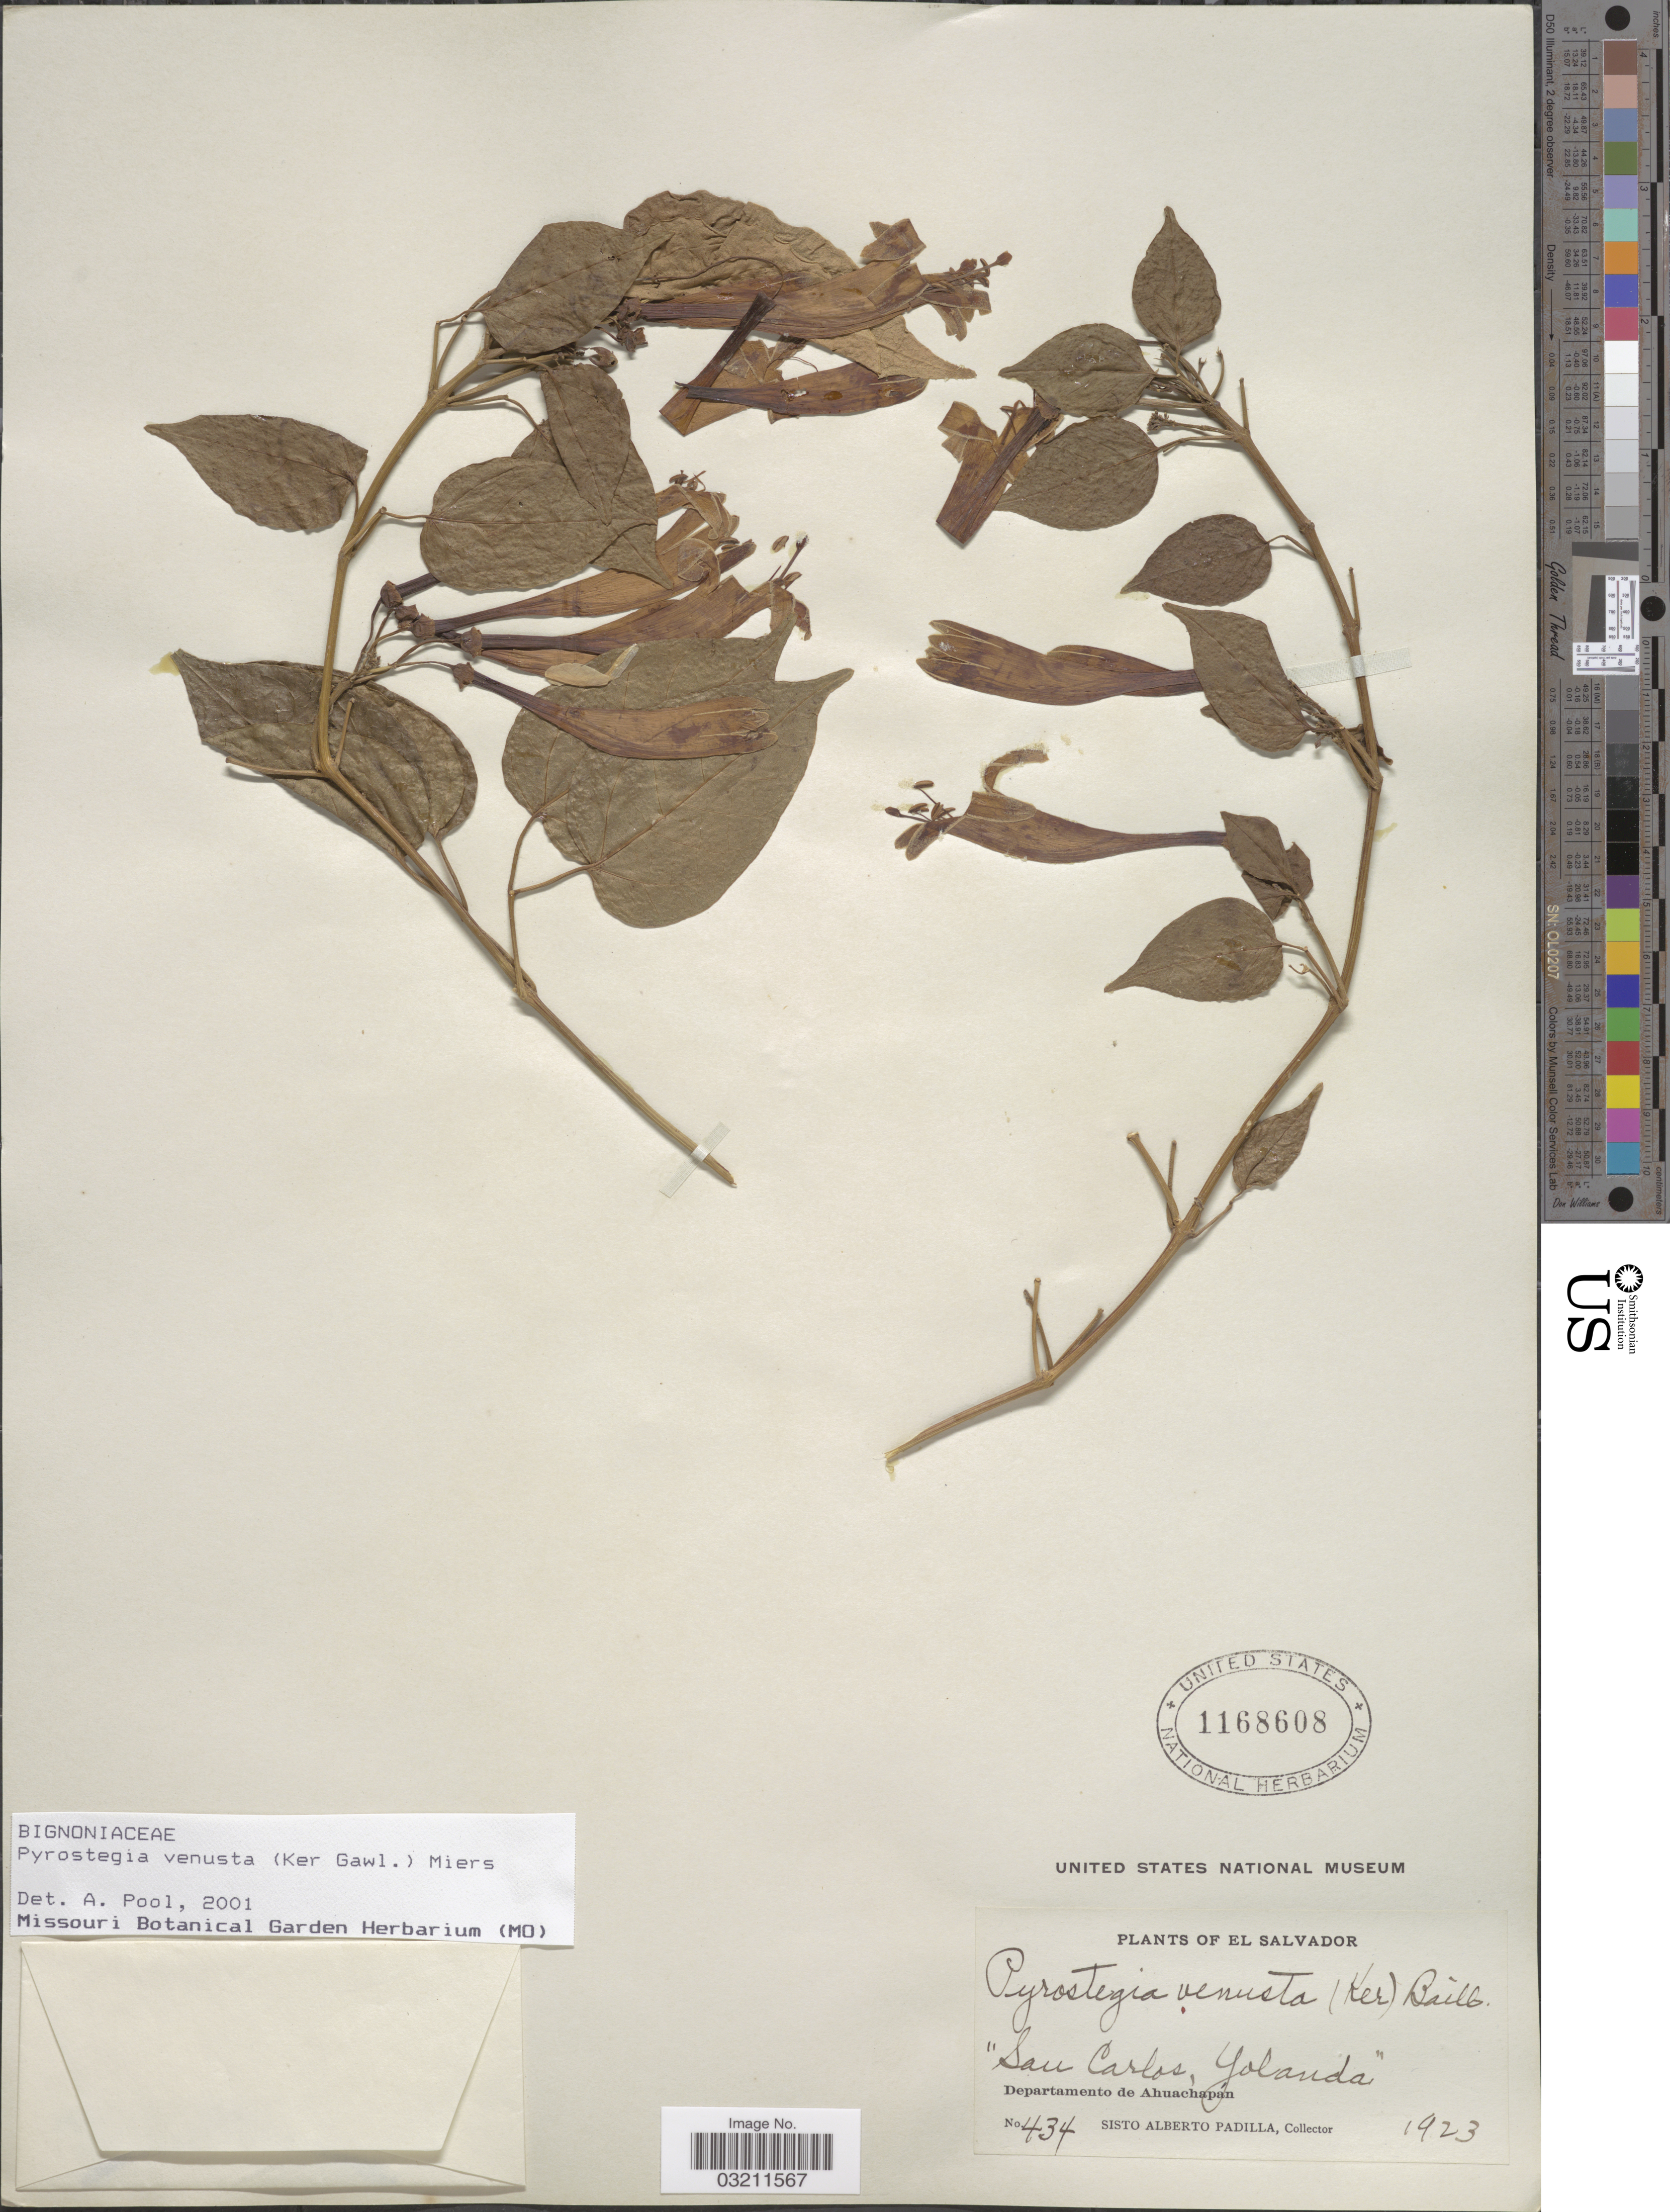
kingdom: Plantae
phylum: Tracheophyta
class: Magnoliopsida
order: Lamiales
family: Bignoniaceae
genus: Pyrostegia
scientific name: Pyrostegia venusta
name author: (Ker Gawl.) Miers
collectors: S. A. Padilla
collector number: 434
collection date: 1923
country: El Salvador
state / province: Ahuachapan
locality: San Carlos, Yolanda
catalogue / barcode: US 1168608